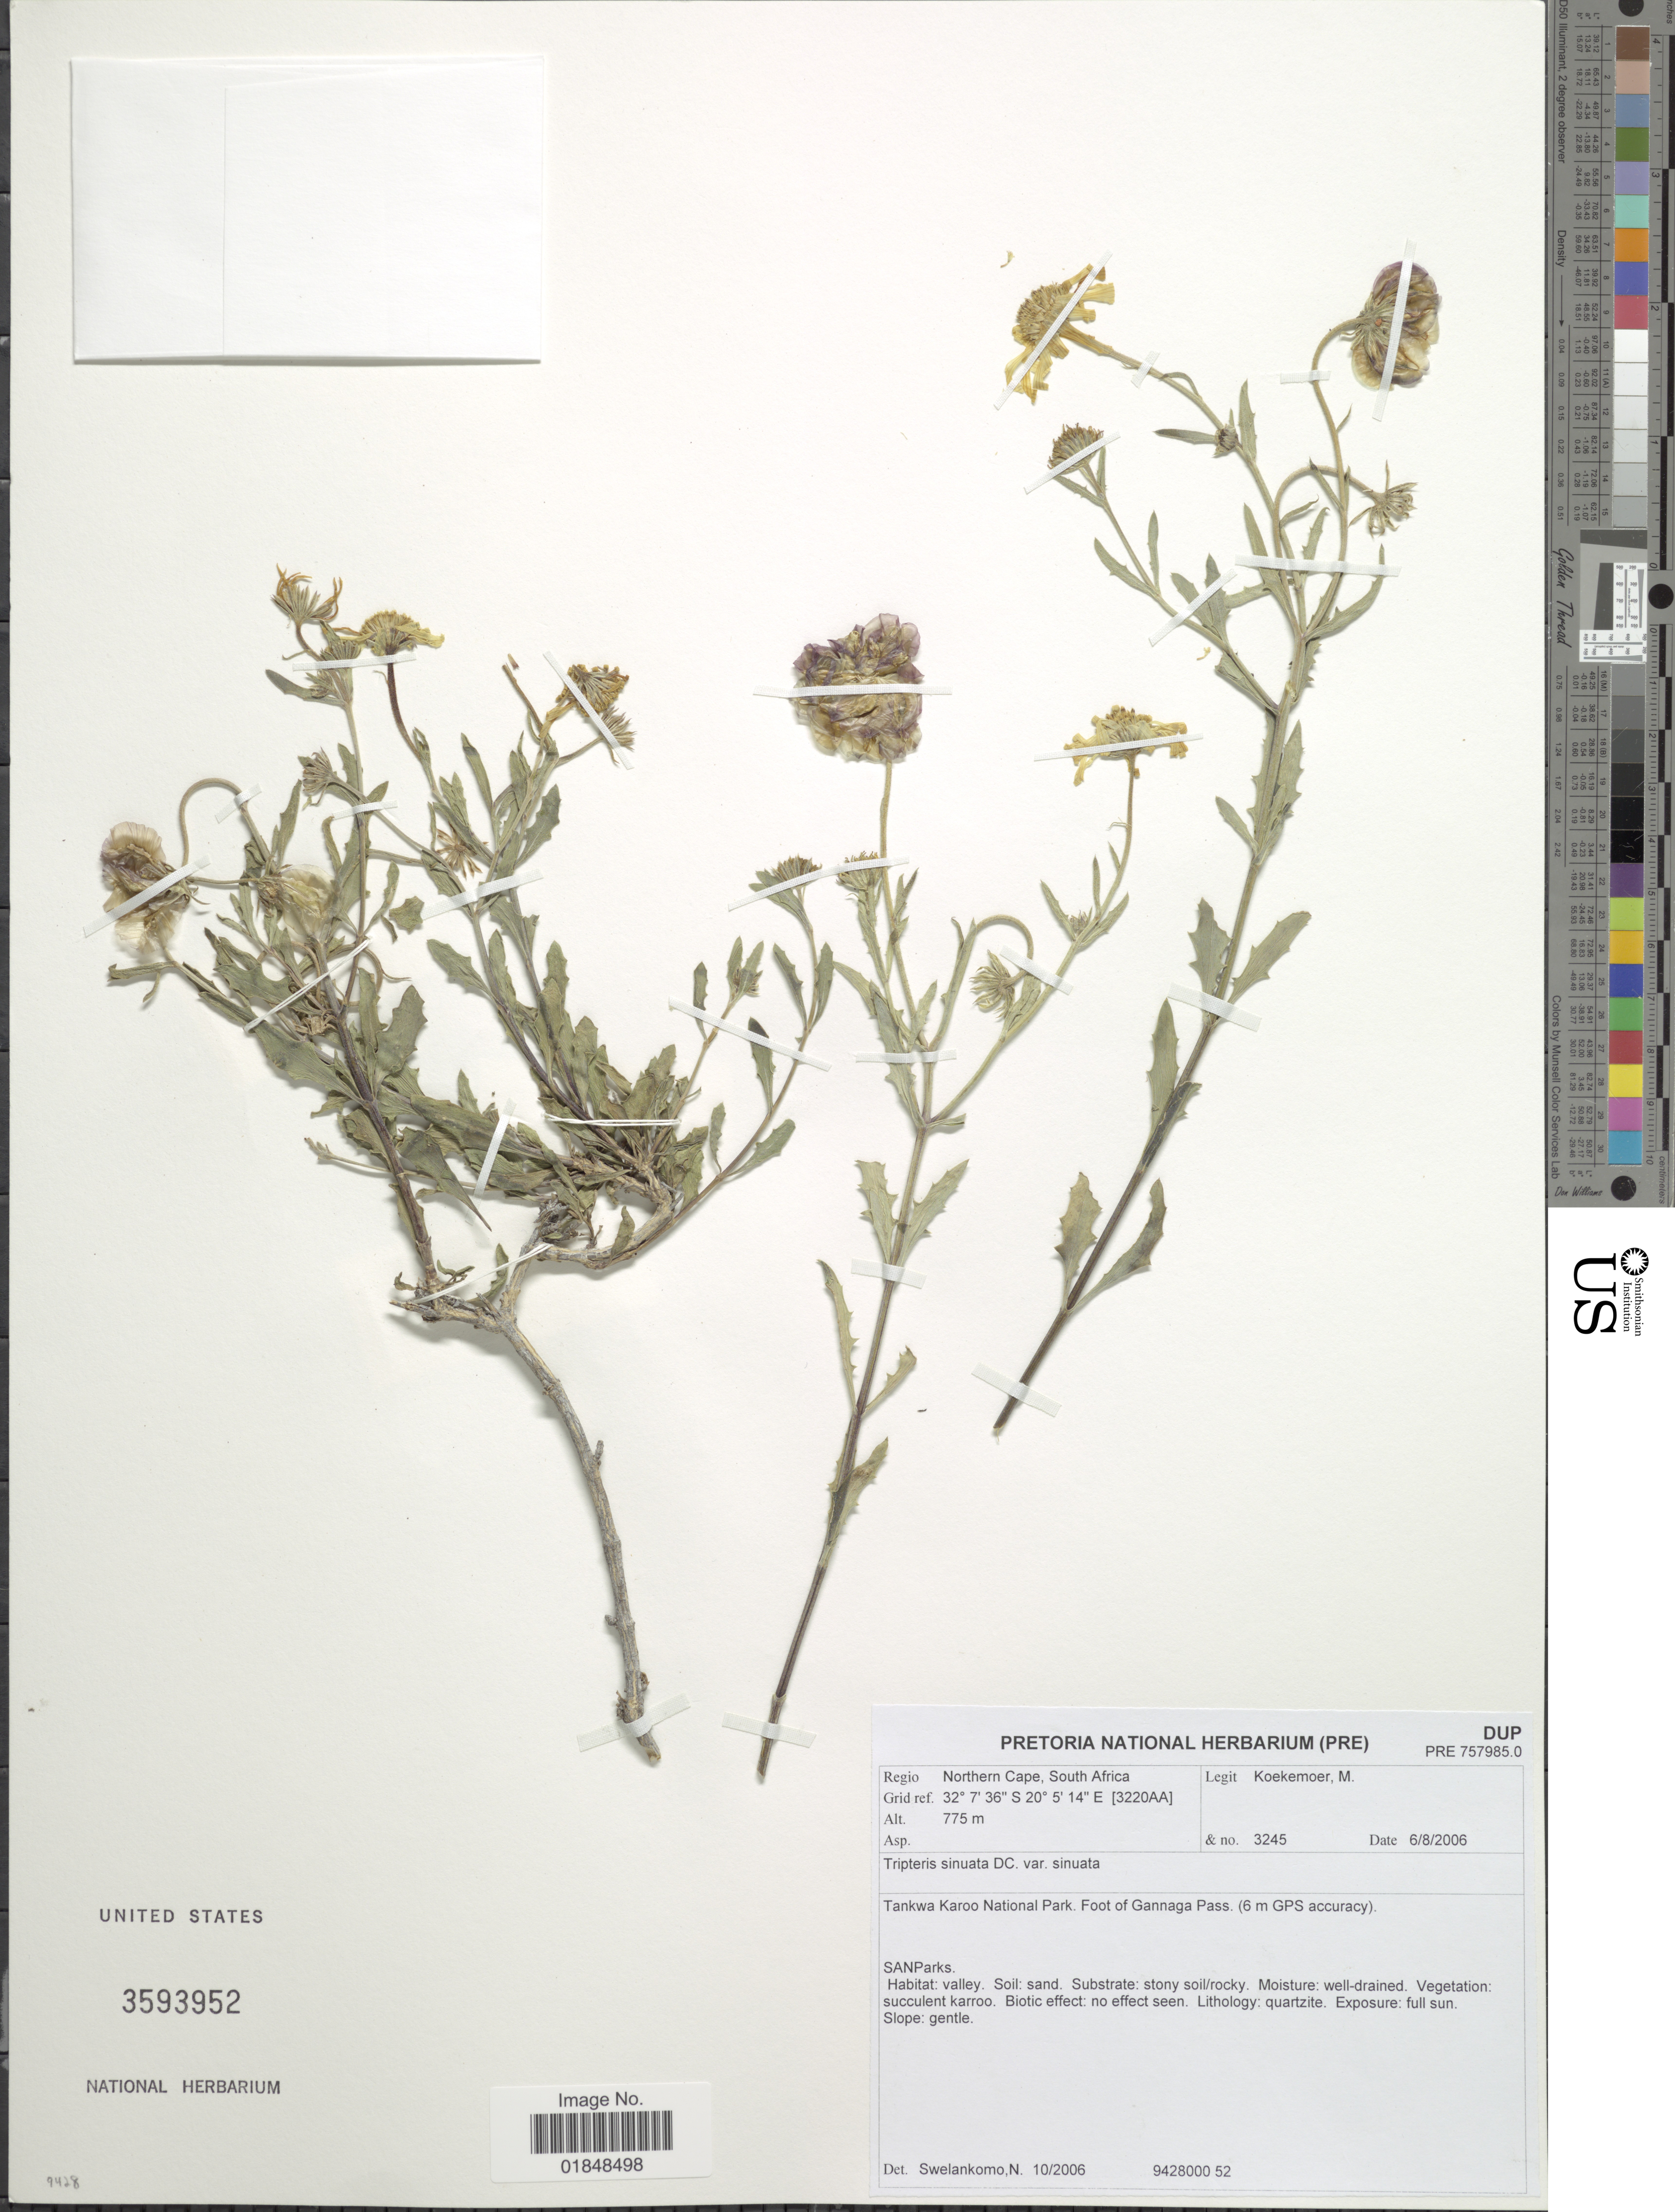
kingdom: Plantae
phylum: Tracheophyta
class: Magnoliopsida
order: Asterales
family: Asteraceae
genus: Tripteris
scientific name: Tripteris sinuata subsp. sinuata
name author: DC.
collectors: M. Koekemoer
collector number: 3245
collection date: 2006-08-06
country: South Africa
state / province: Northern Cape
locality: Tankwa Karoo National Park. Foot of Gannega Pass. (6 m GPS accuracy)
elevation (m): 775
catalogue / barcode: US 3593952